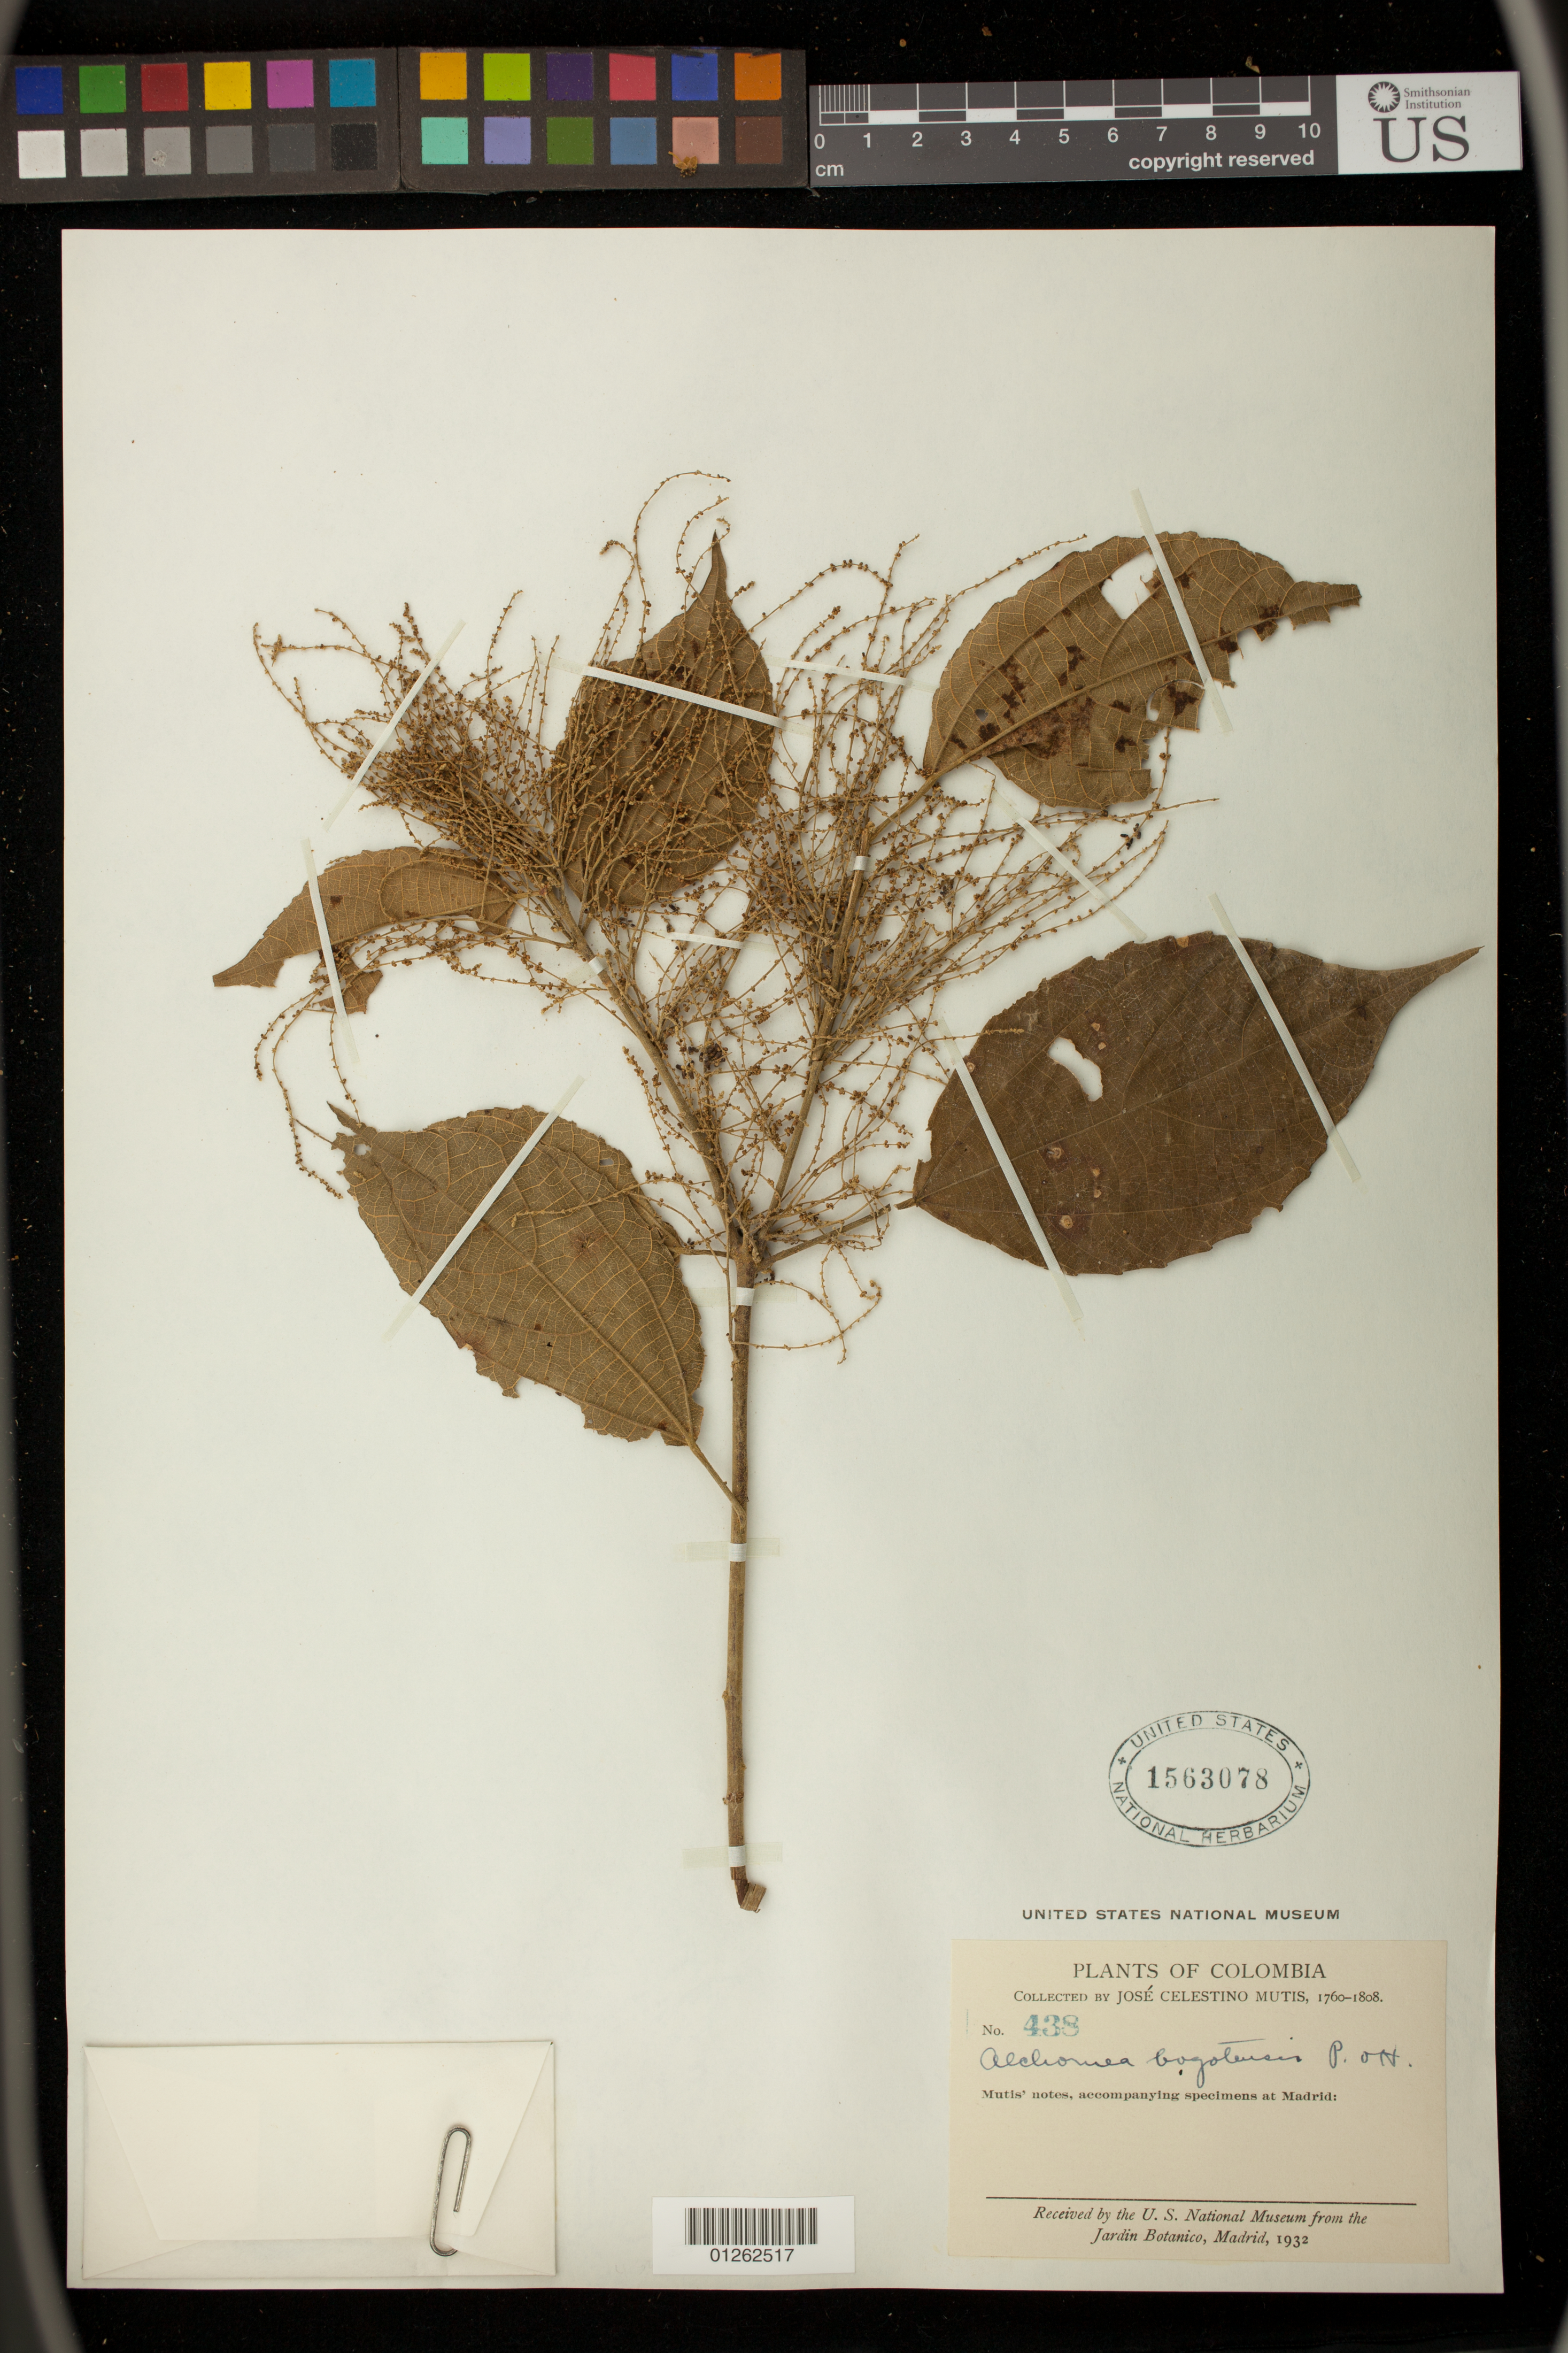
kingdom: Plantae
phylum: Tracheophyta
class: Magnoliopsida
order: Malpighiales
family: Euphorbiaceae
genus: Alchornea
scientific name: Alchornea bogotensis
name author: Pax & K. Hoffm.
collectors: J. C. B. Mutis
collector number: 438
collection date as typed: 1760-1808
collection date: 1760/1808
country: Colombia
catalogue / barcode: US 1563078